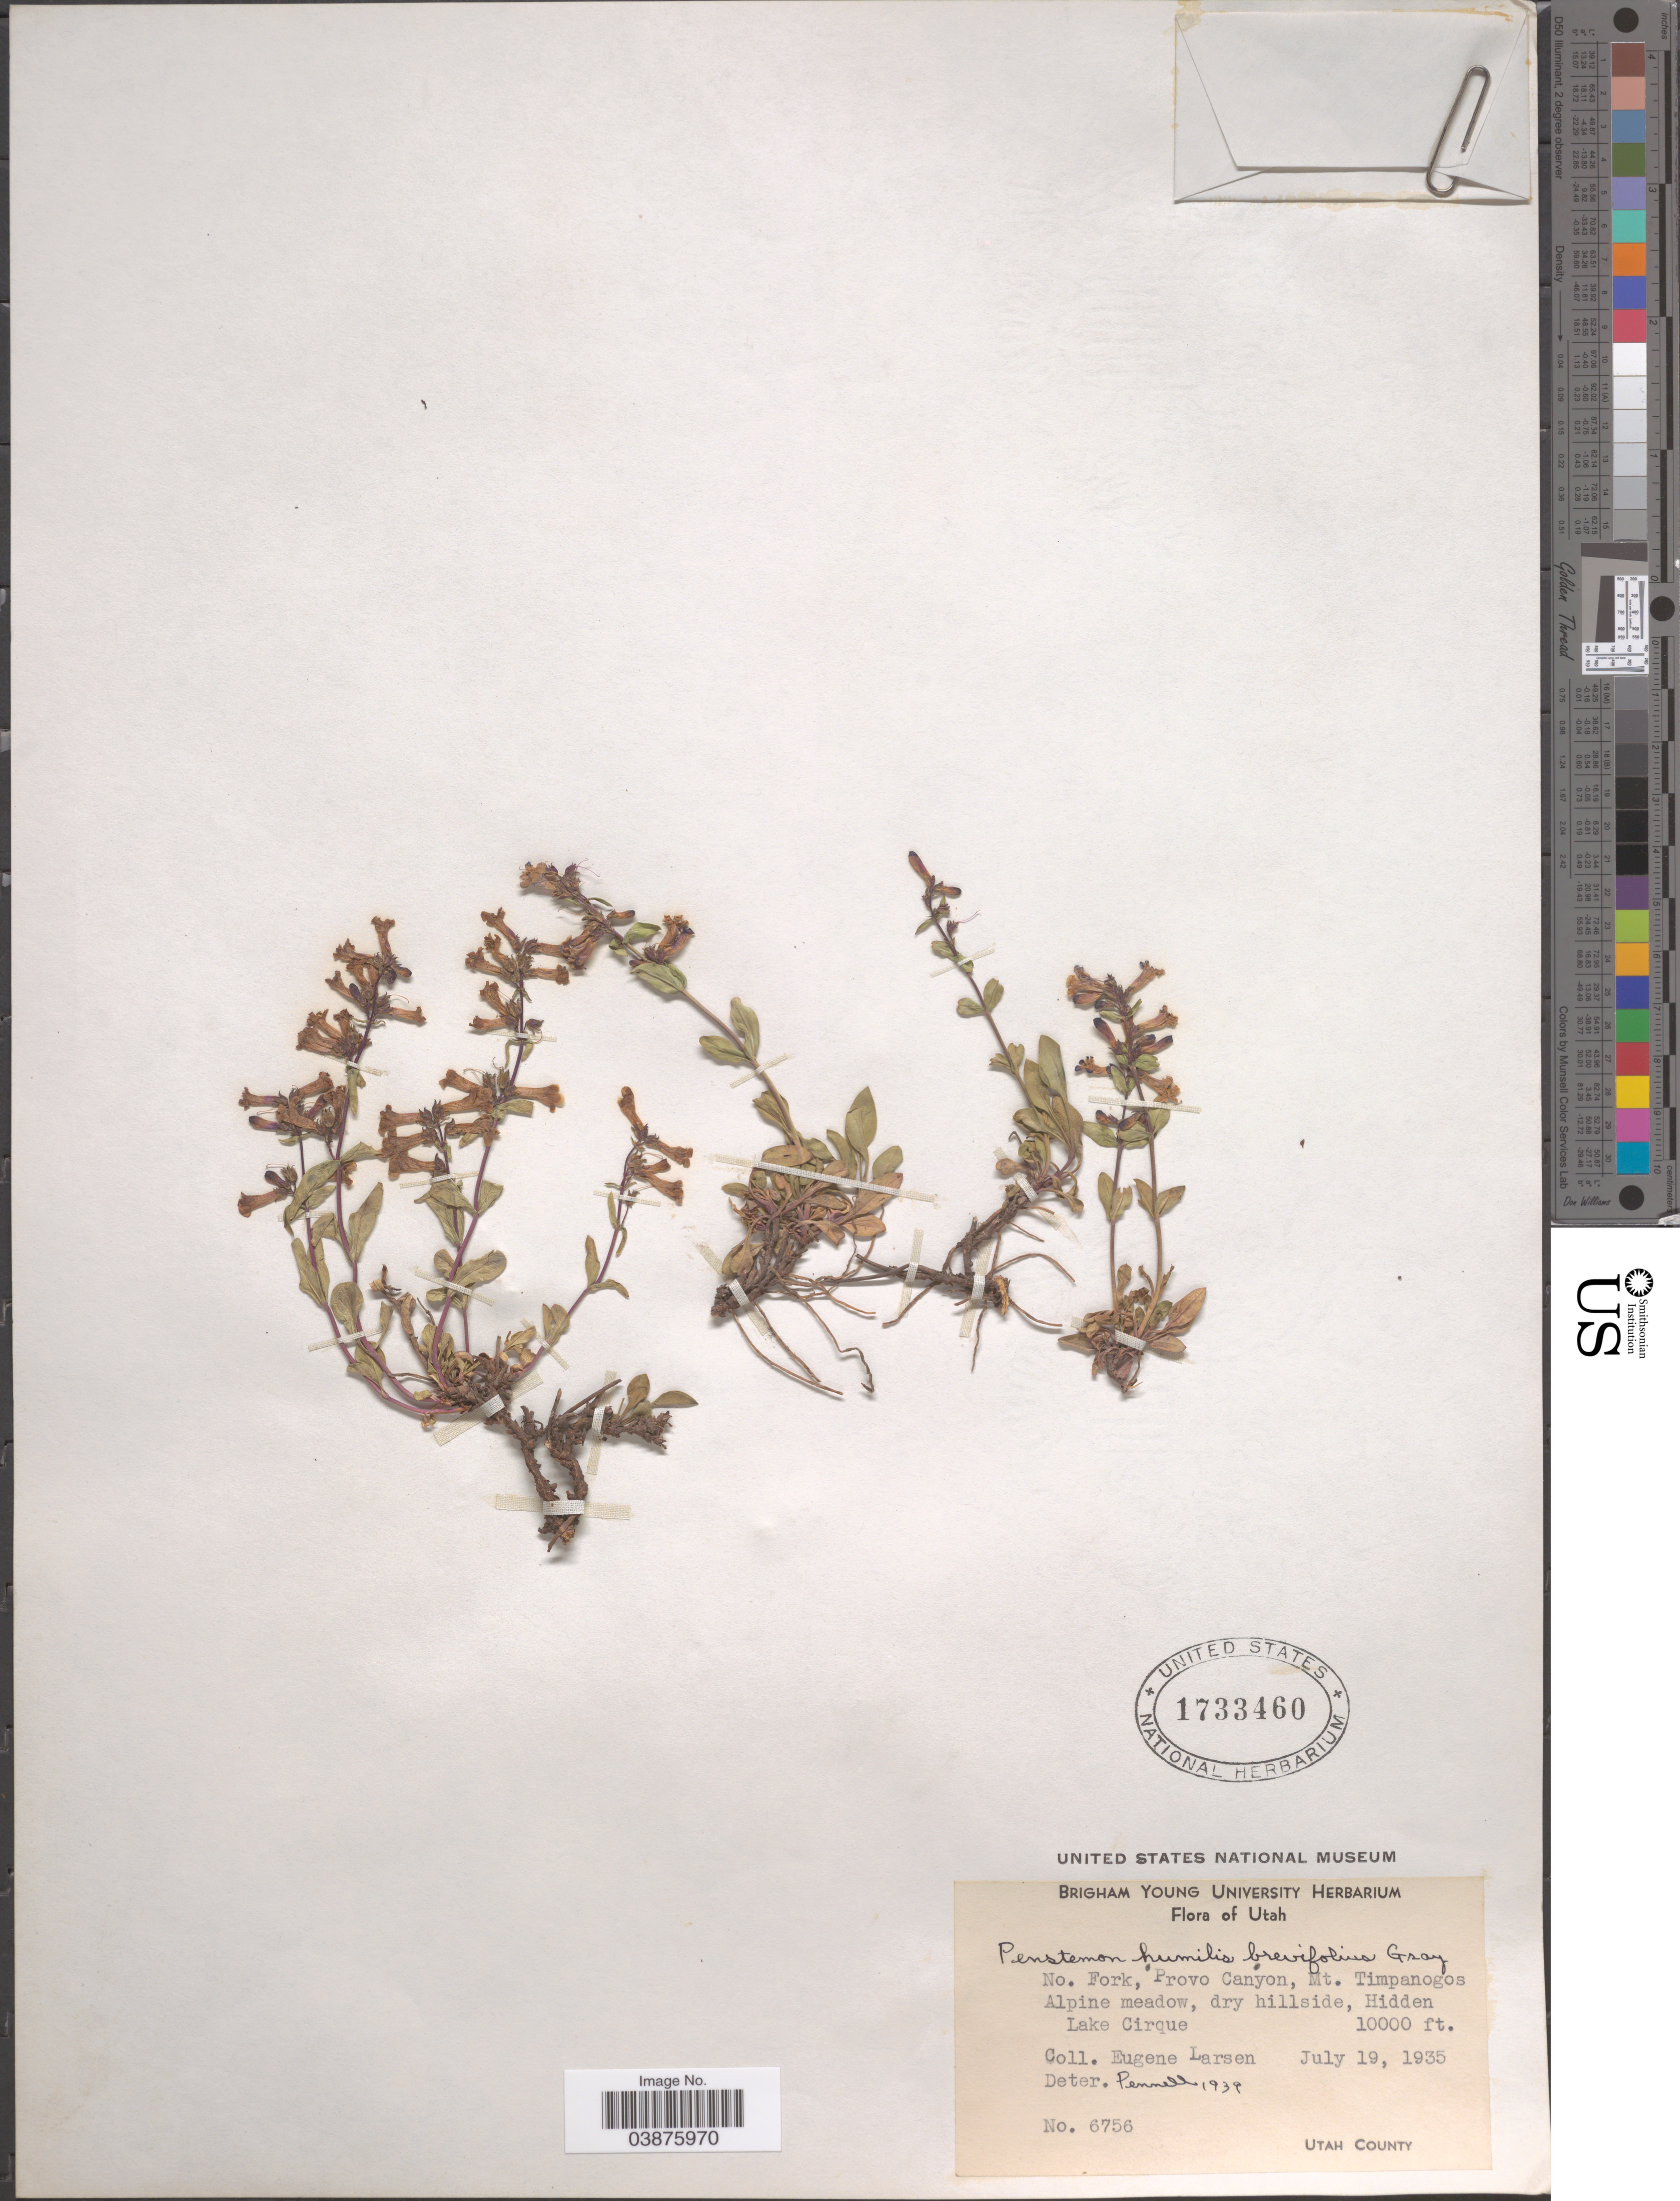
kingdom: Plantae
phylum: Tracheophyta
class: Magnoliopsida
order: Lamiales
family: Plantaginaceae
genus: Penstemon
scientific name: Penstemon humilis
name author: Nutt. ex A. Gray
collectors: E. Larsen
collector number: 6756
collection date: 1935-07-19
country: United States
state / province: Utah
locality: No. Fork, Provo Canyon, Mt. Timpanogos. Hidden Lake Cirque. Utah County.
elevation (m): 3048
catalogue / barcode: US 1733460